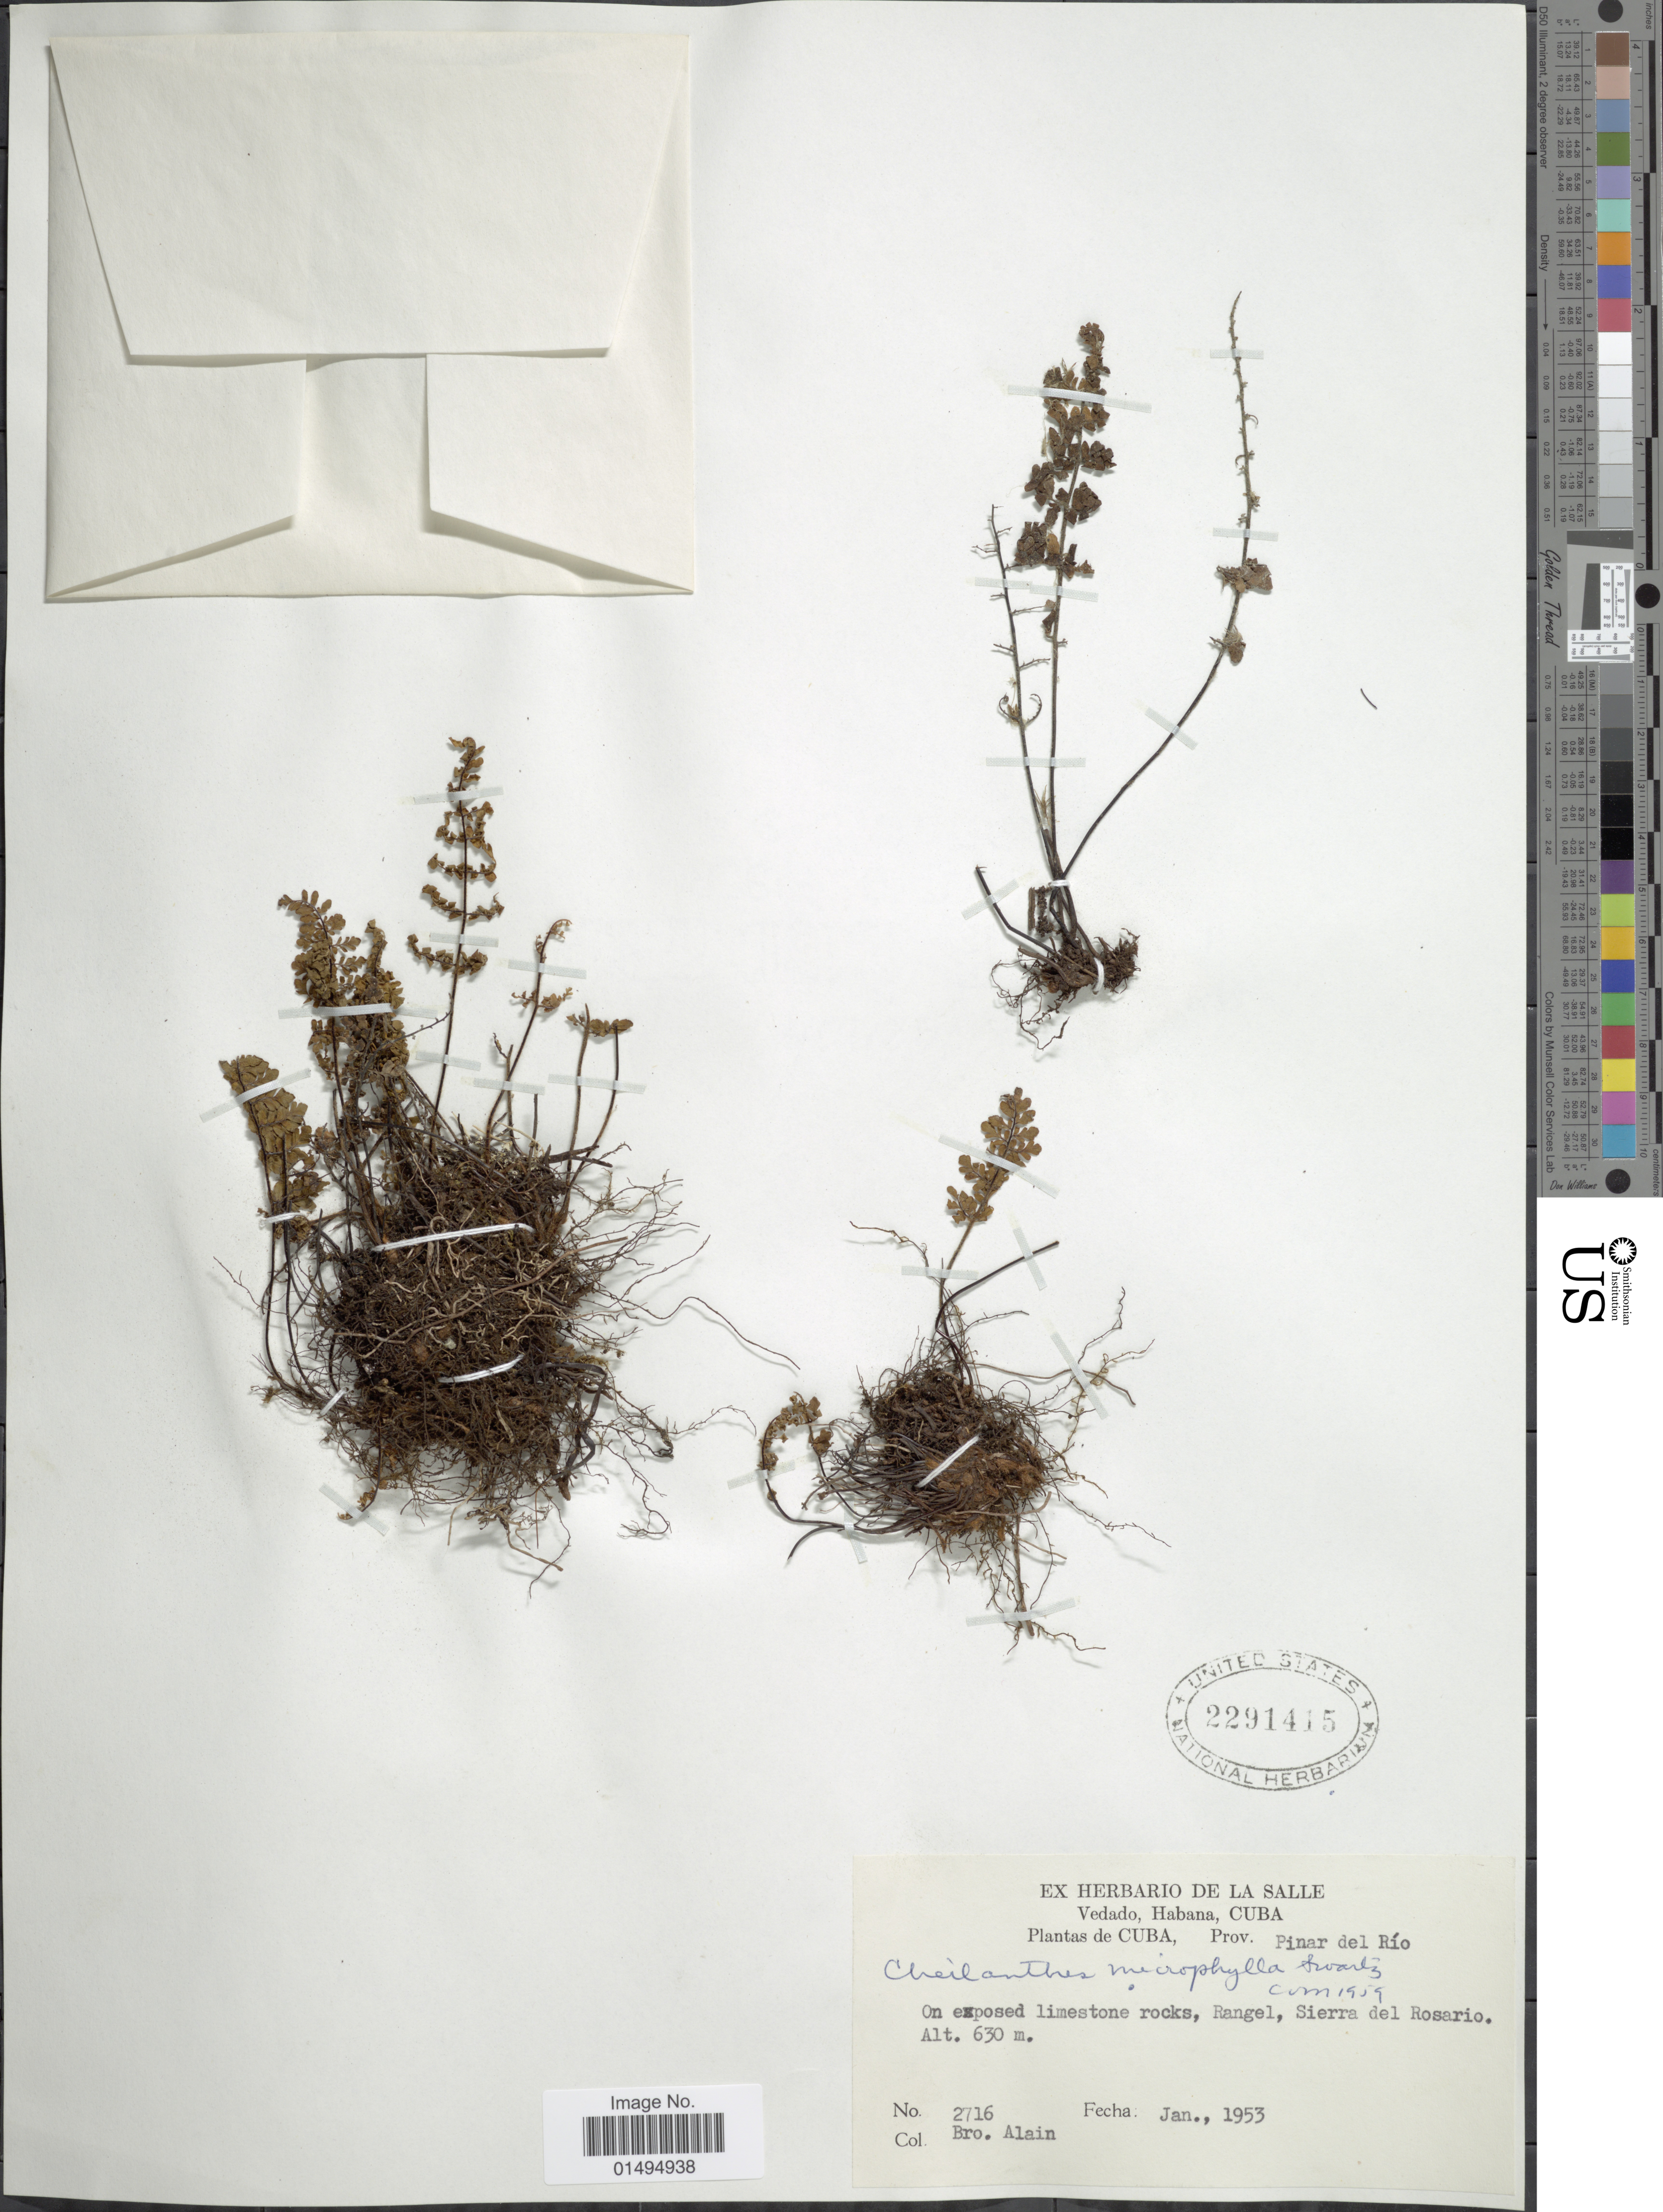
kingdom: Plantae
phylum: Tracheophyta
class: Polypodiopsida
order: Polypodiales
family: Pteridaceae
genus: Myriopteris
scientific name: Myriopteris microphylla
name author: (Sw.) Grusz & Windham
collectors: A. H. Liogier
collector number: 2716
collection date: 1953-01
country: Cuba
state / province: Pinar del Río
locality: Vedado, Habana, Pinar del Rio. Rangel, Sierra del Rosario.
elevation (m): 630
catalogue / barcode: US 2291415